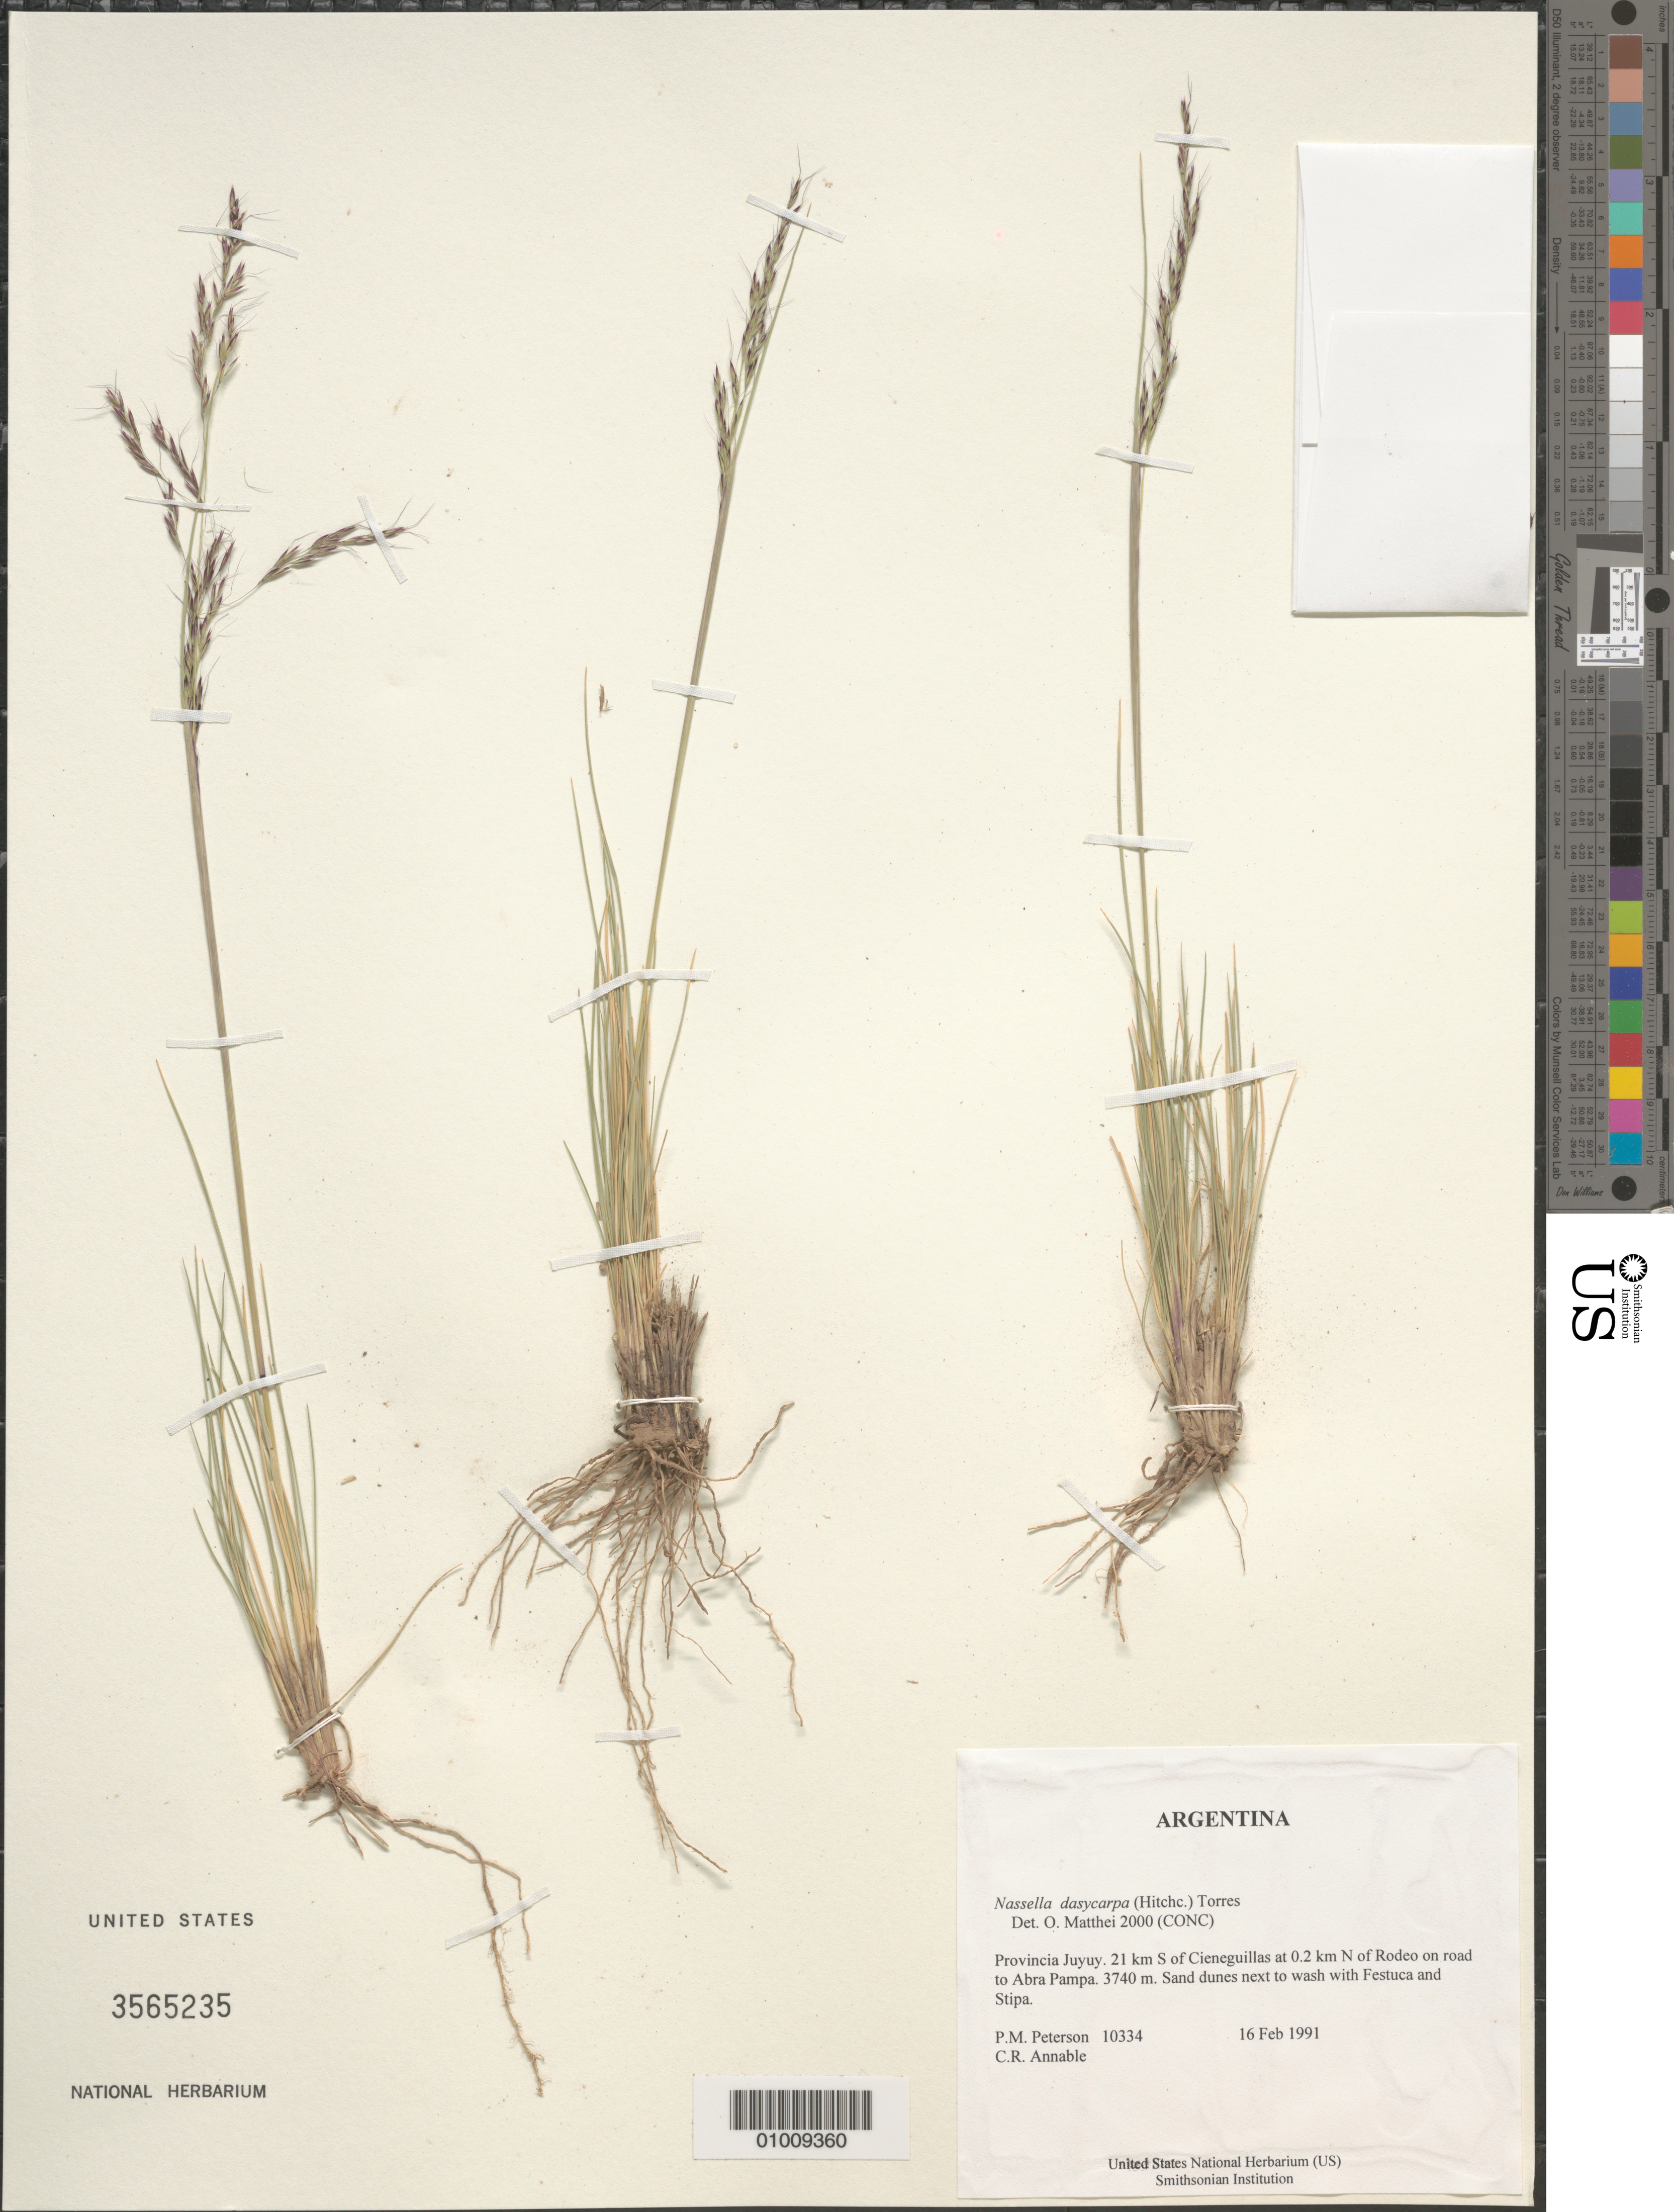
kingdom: Plantae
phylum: Tracheophyta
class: Liliopsida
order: Poales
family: Poaceae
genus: Nassella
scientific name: Nassella dasycarpa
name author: (Hitchc.) A.M. Torres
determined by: Matthei, O. R.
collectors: P. M. Peterson & C. R. Annable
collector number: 10334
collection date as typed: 16 Feb 1991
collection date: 1991-02-16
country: Argentina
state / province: Jujuy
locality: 21 km S of Cieneguillas at 0.2 km N of Rodeo on road to Abra Pampa.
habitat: Sand dunes next to wash with Festuca and Stipa.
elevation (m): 3740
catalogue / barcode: US 3565235